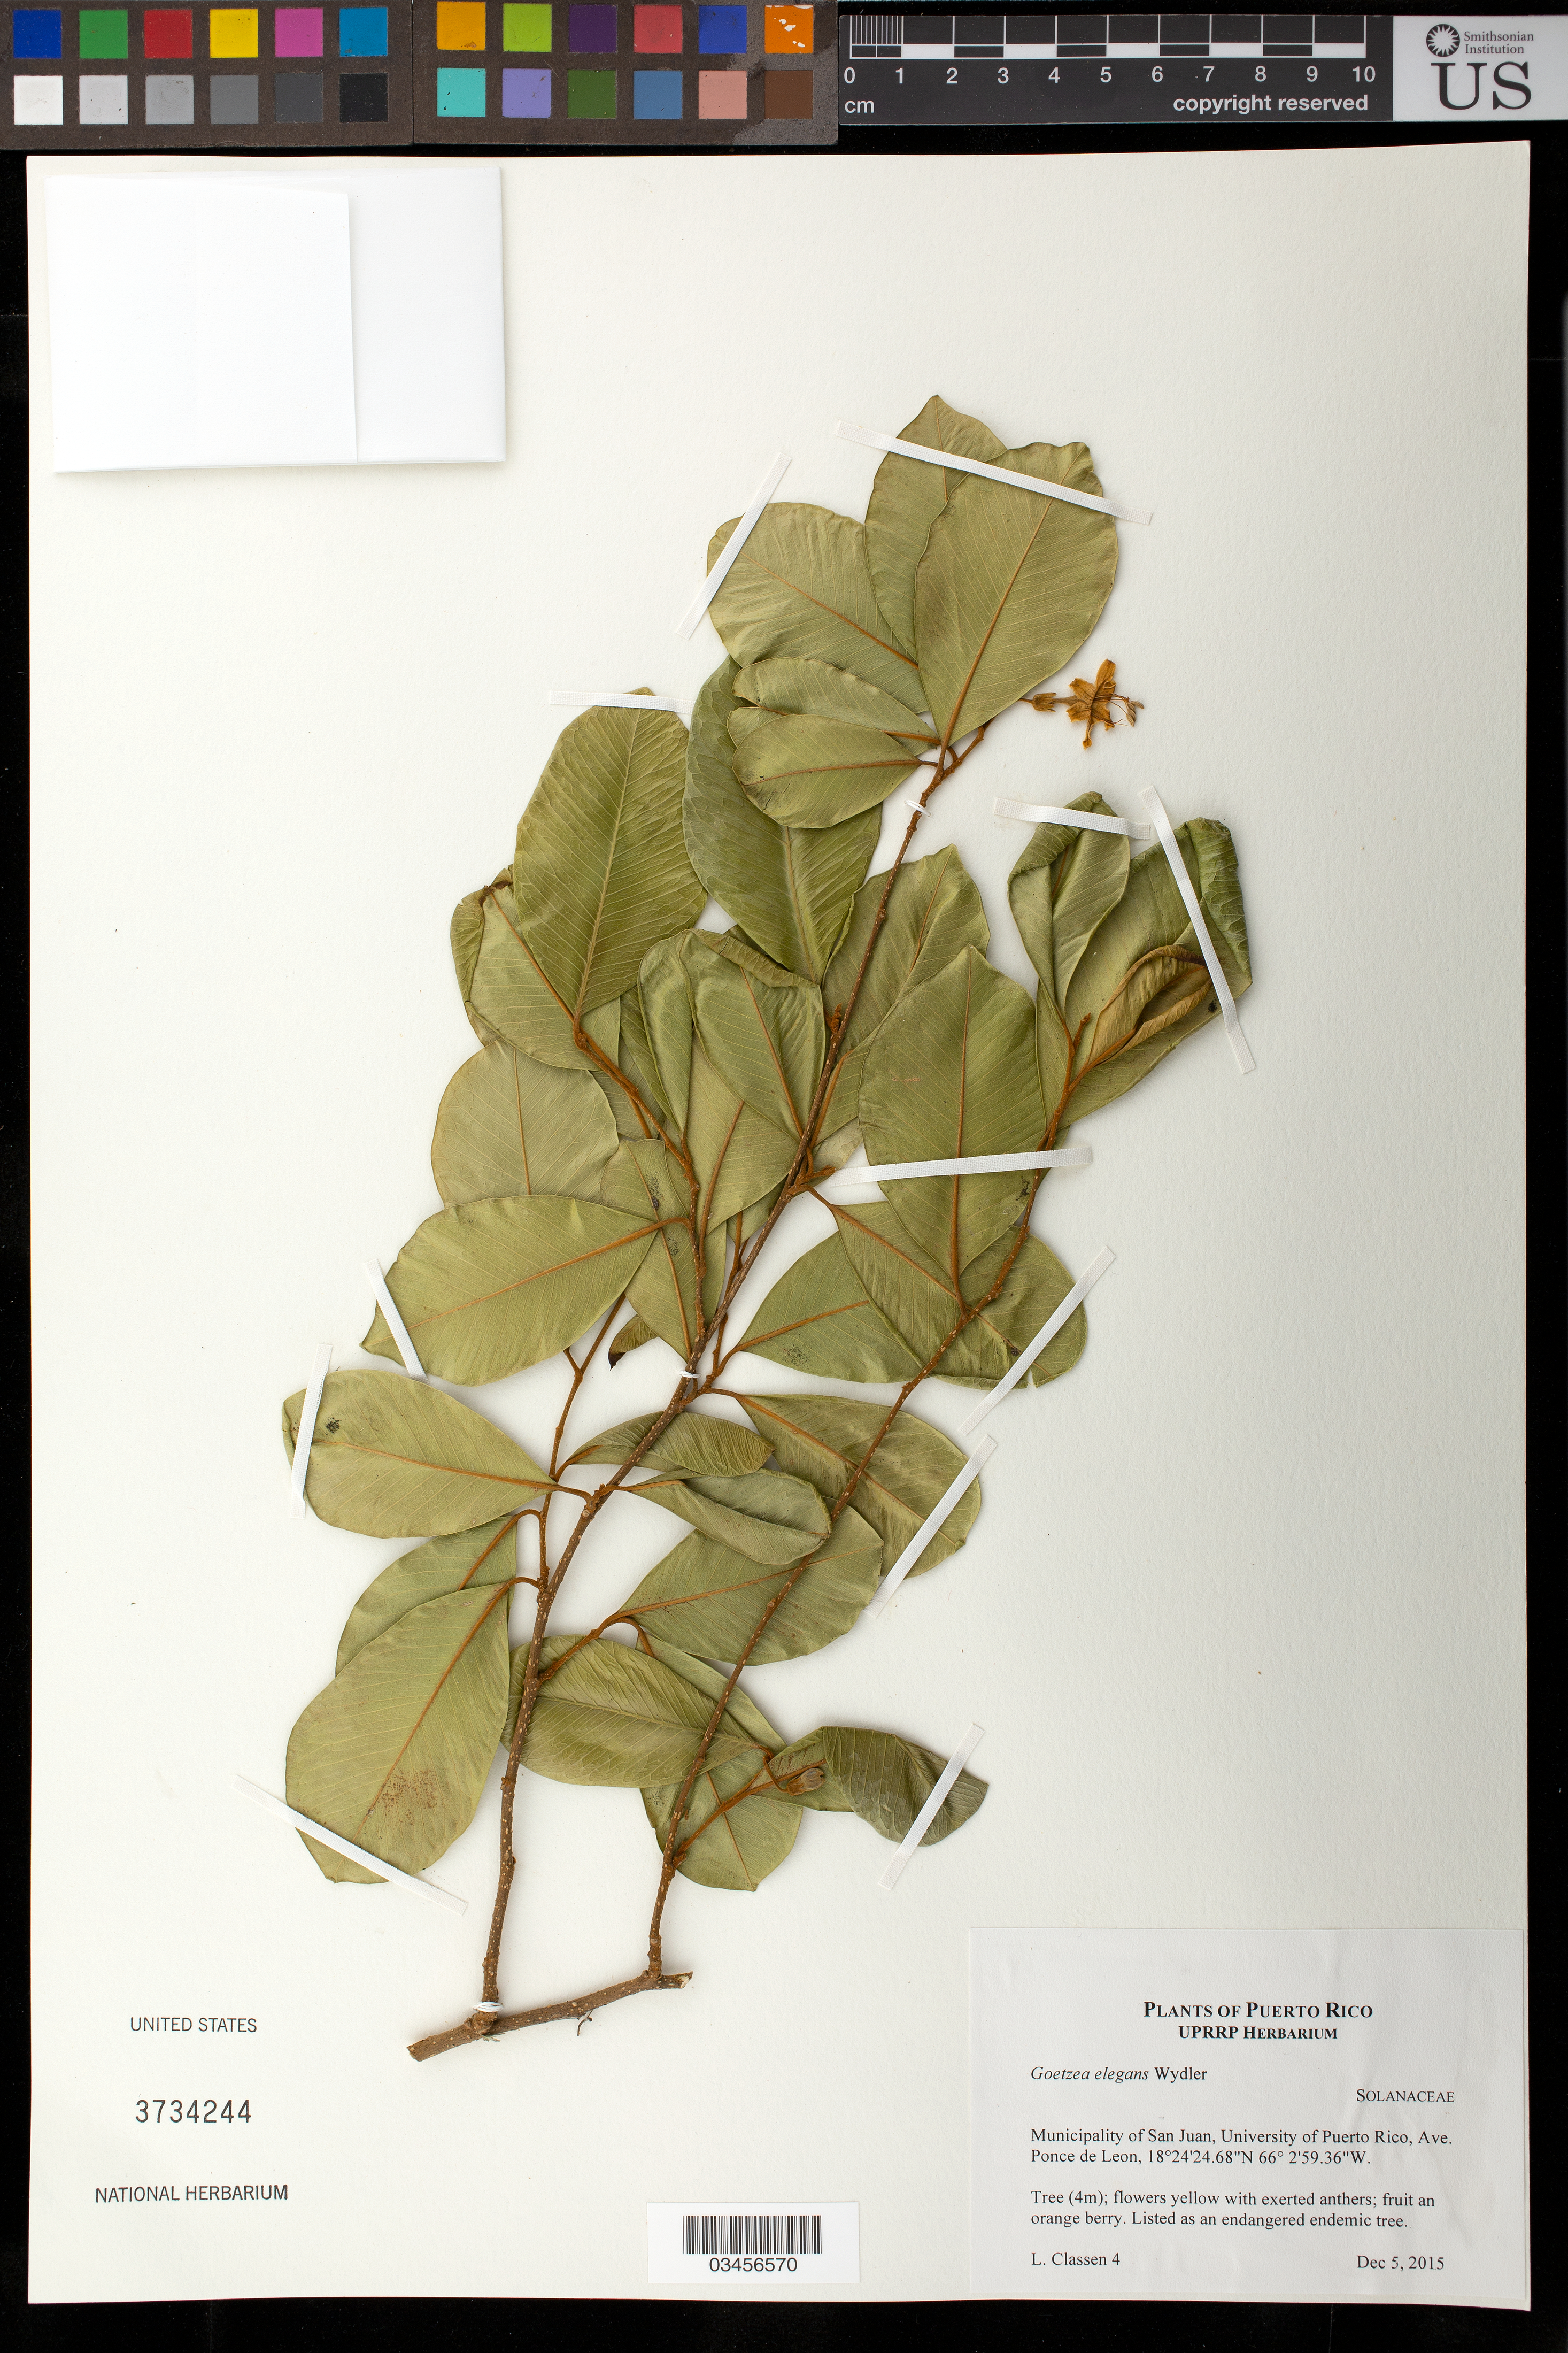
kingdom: Plantae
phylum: Tracheophyta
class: Magnoliopsida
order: Solanales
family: Solanaceae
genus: Goetzea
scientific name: Goetzea elegans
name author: Wydler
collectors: L. Classen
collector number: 4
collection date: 2015-12-05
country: Puerto Rico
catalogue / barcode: US 3734244